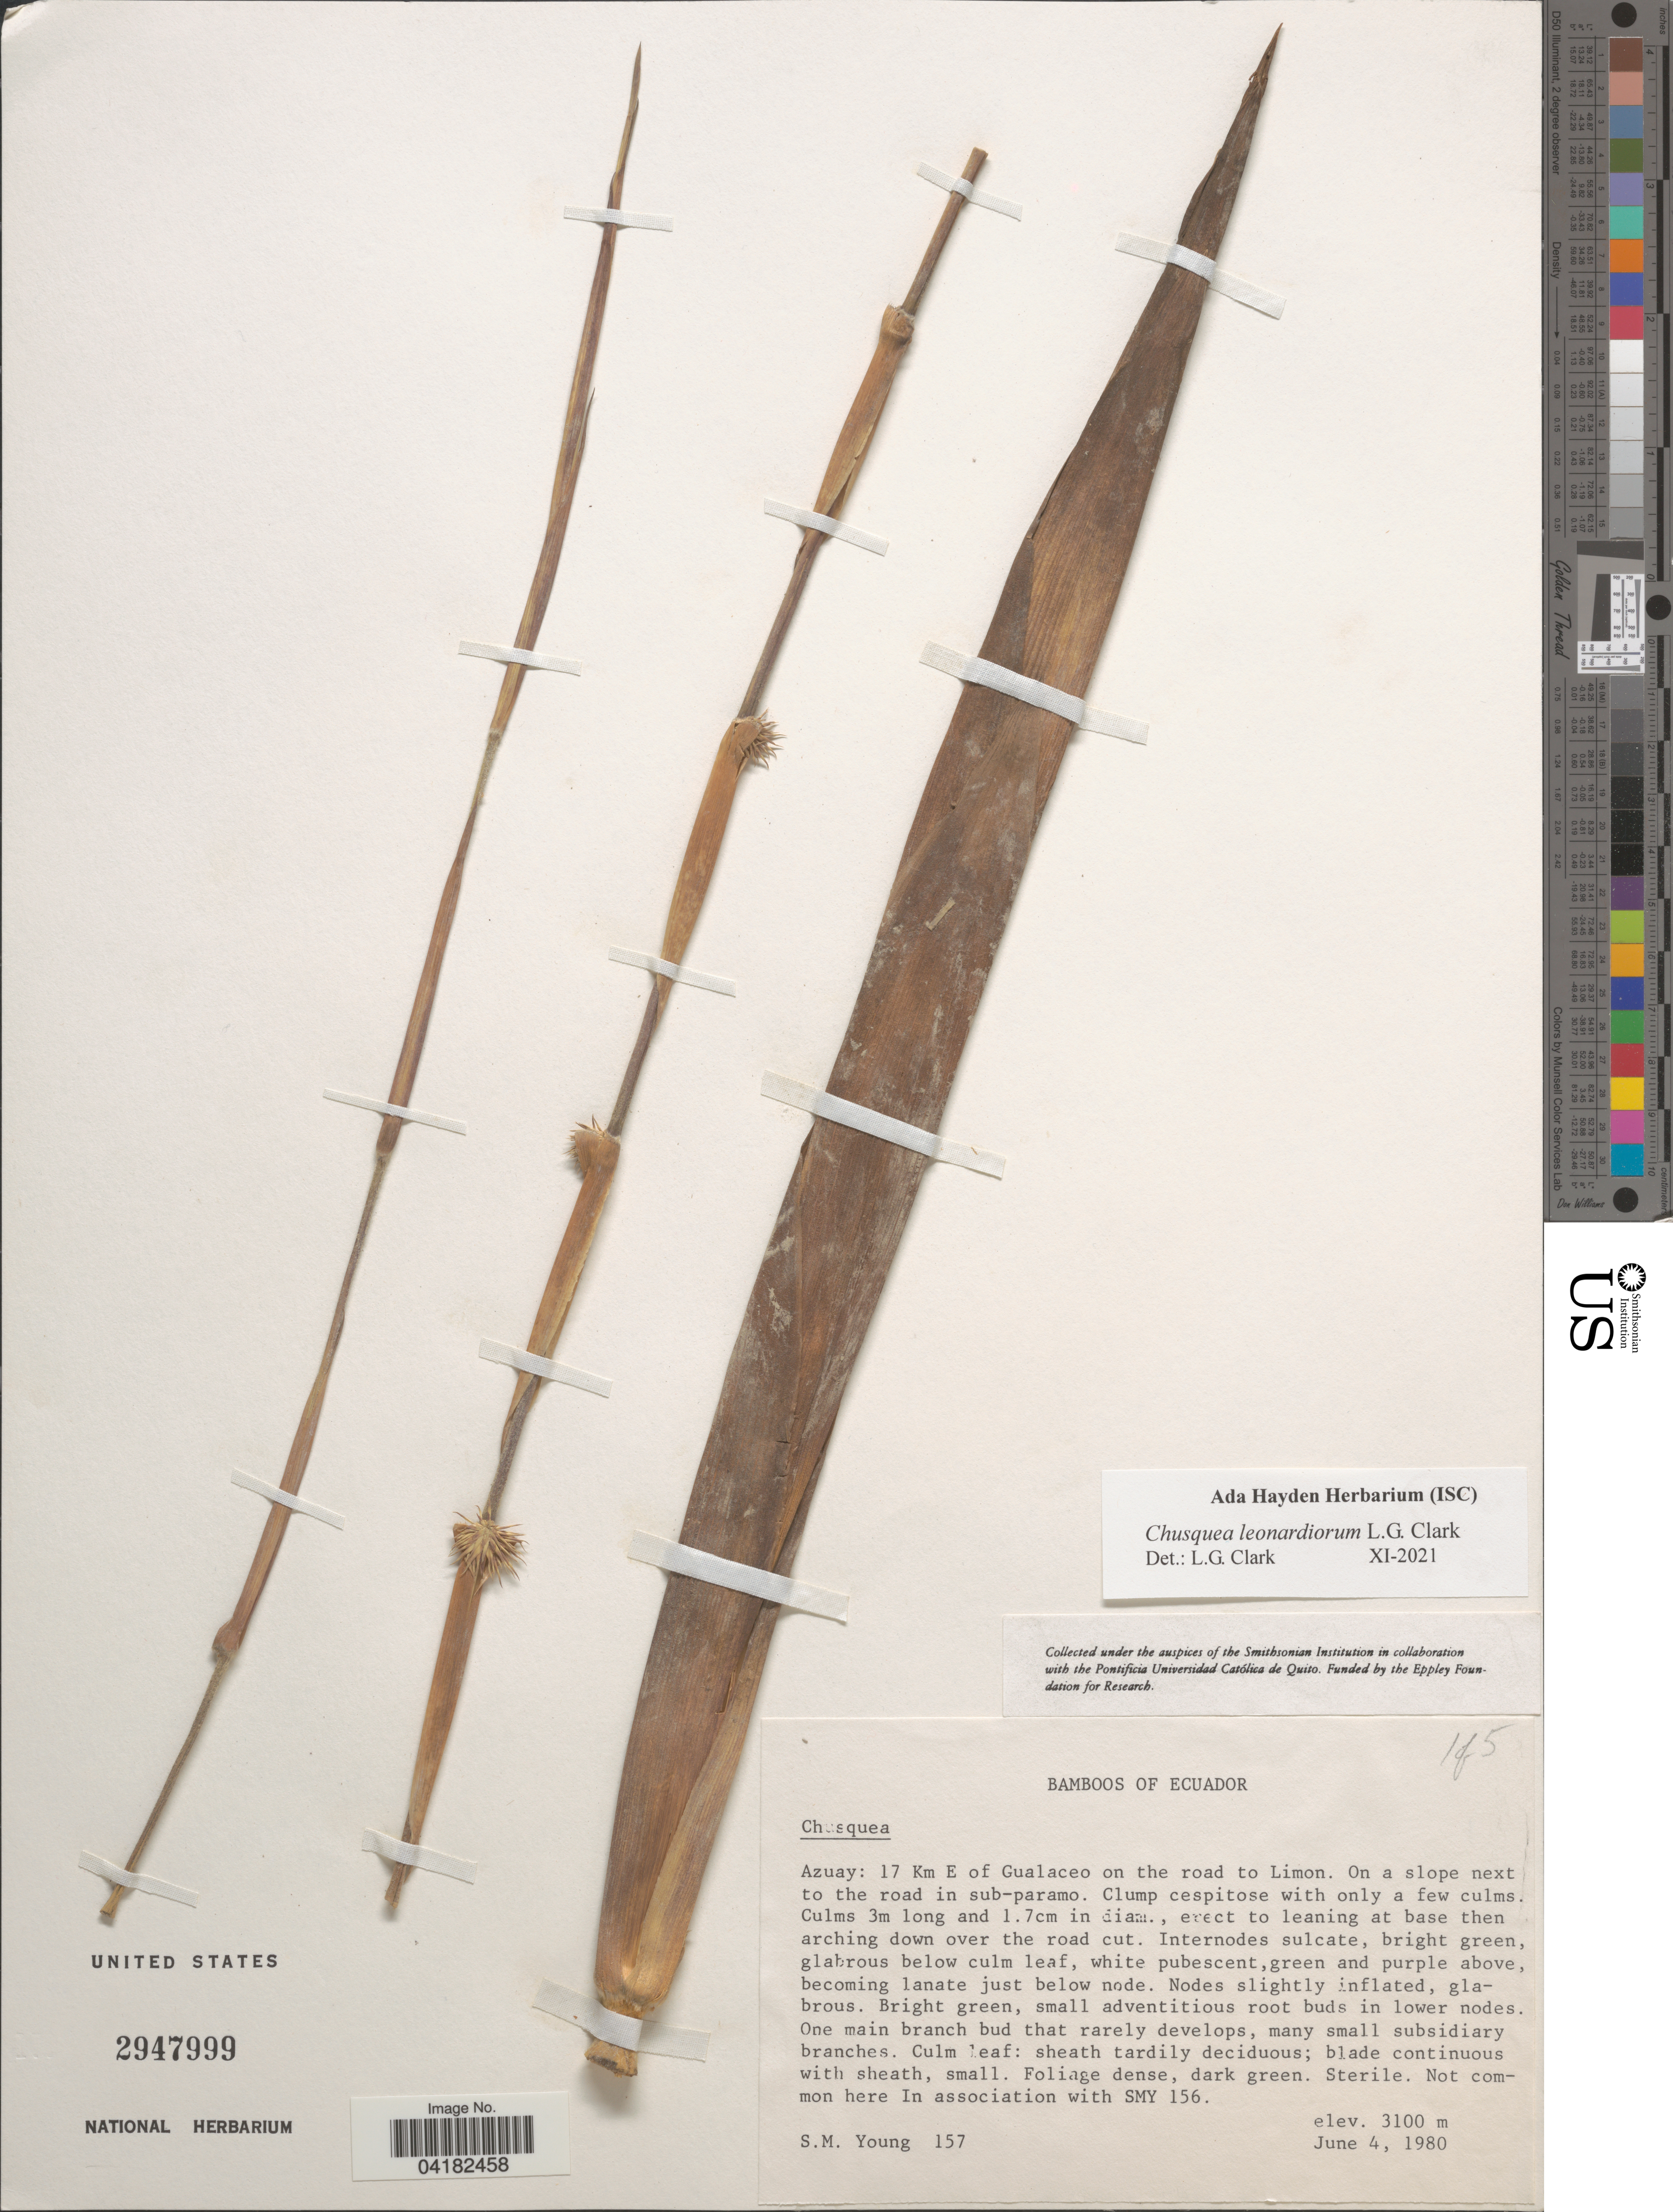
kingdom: Plantae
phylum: Tracheophyta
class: Liliopsida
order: Poales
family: Poaceae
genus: Chusquea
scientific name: Chusquea leonardiorum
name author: L.G. Clark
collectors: S. Young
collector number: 157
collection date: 1980-06-04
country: Ecuador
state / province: Azuay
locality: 17 Km E of Gualaceo on the road to Limon.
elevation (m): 3100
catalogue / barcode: US 2947999